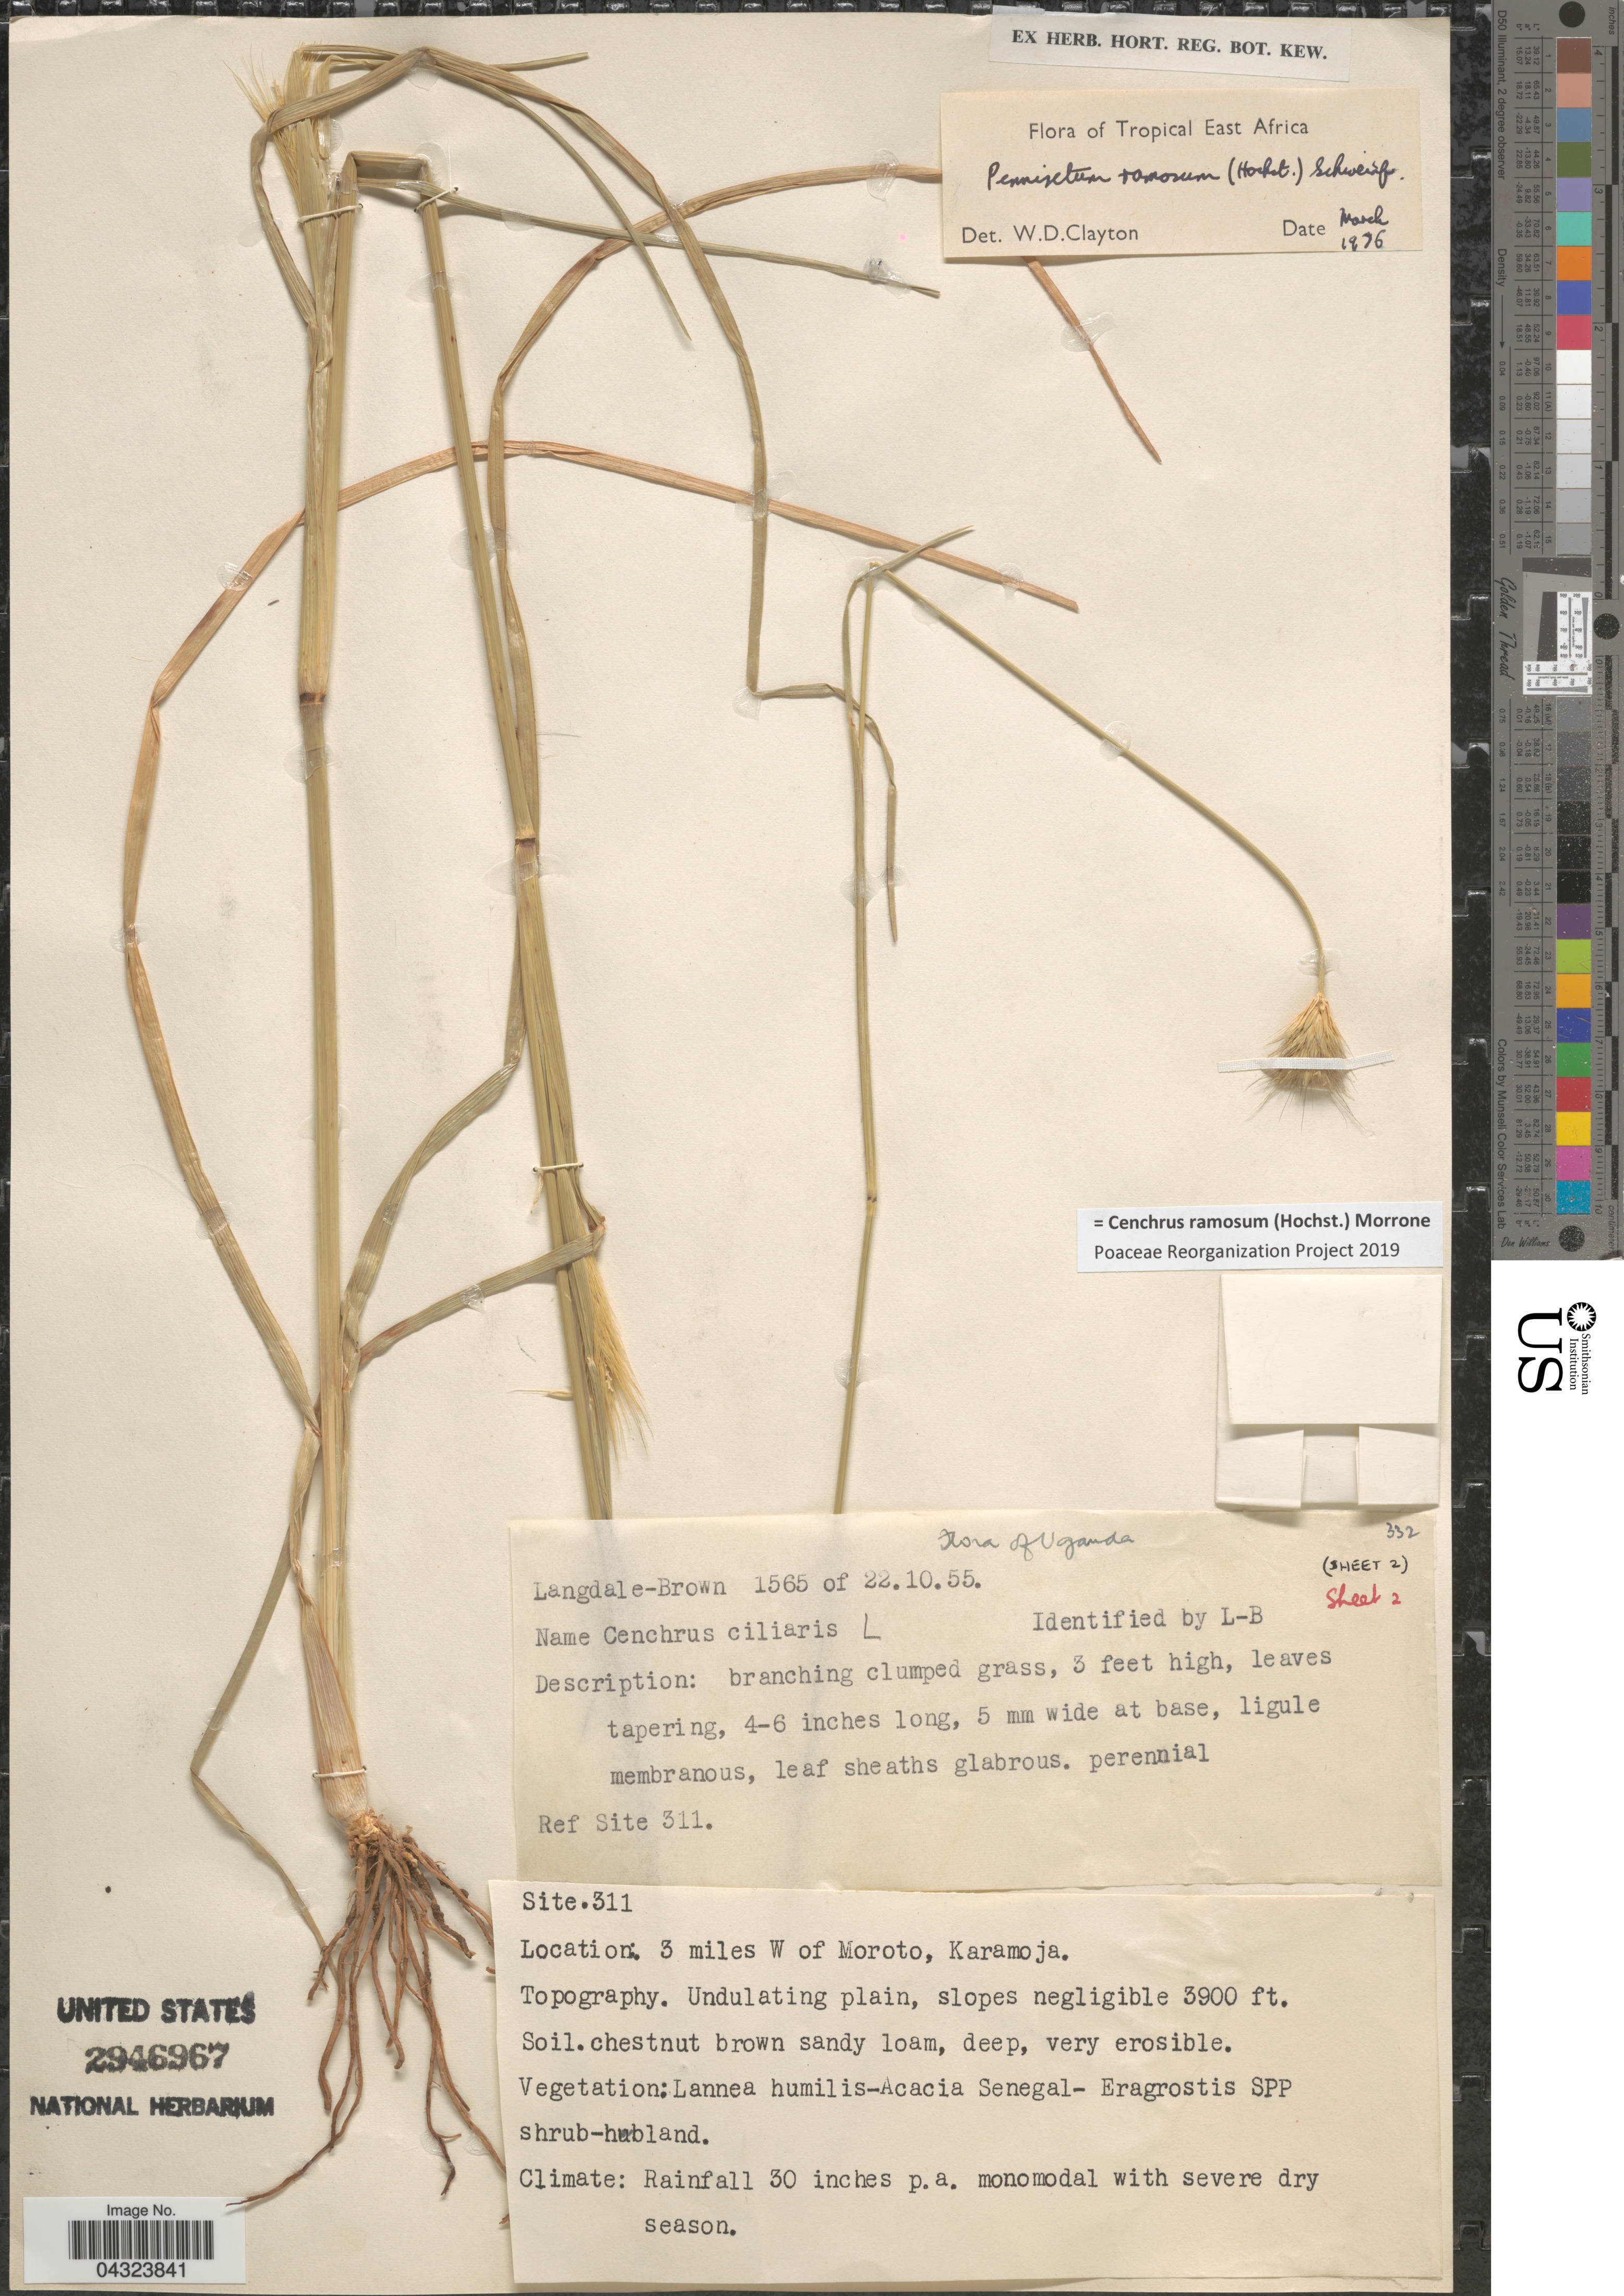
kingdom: Plantae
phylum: Tracheophyta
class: Liliopsida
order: Poales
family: Poaceae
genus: Cenchrus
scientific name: Cenchrus ramosum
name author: (Hochst.) Morrone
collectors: Langdale & -- Brown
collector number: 1565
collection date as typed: Transcribed d/m/y: 22/10/55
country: Uganda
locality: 3 miles W of Moroto, Karamoja.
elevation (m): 1189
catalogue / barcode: US 2946967